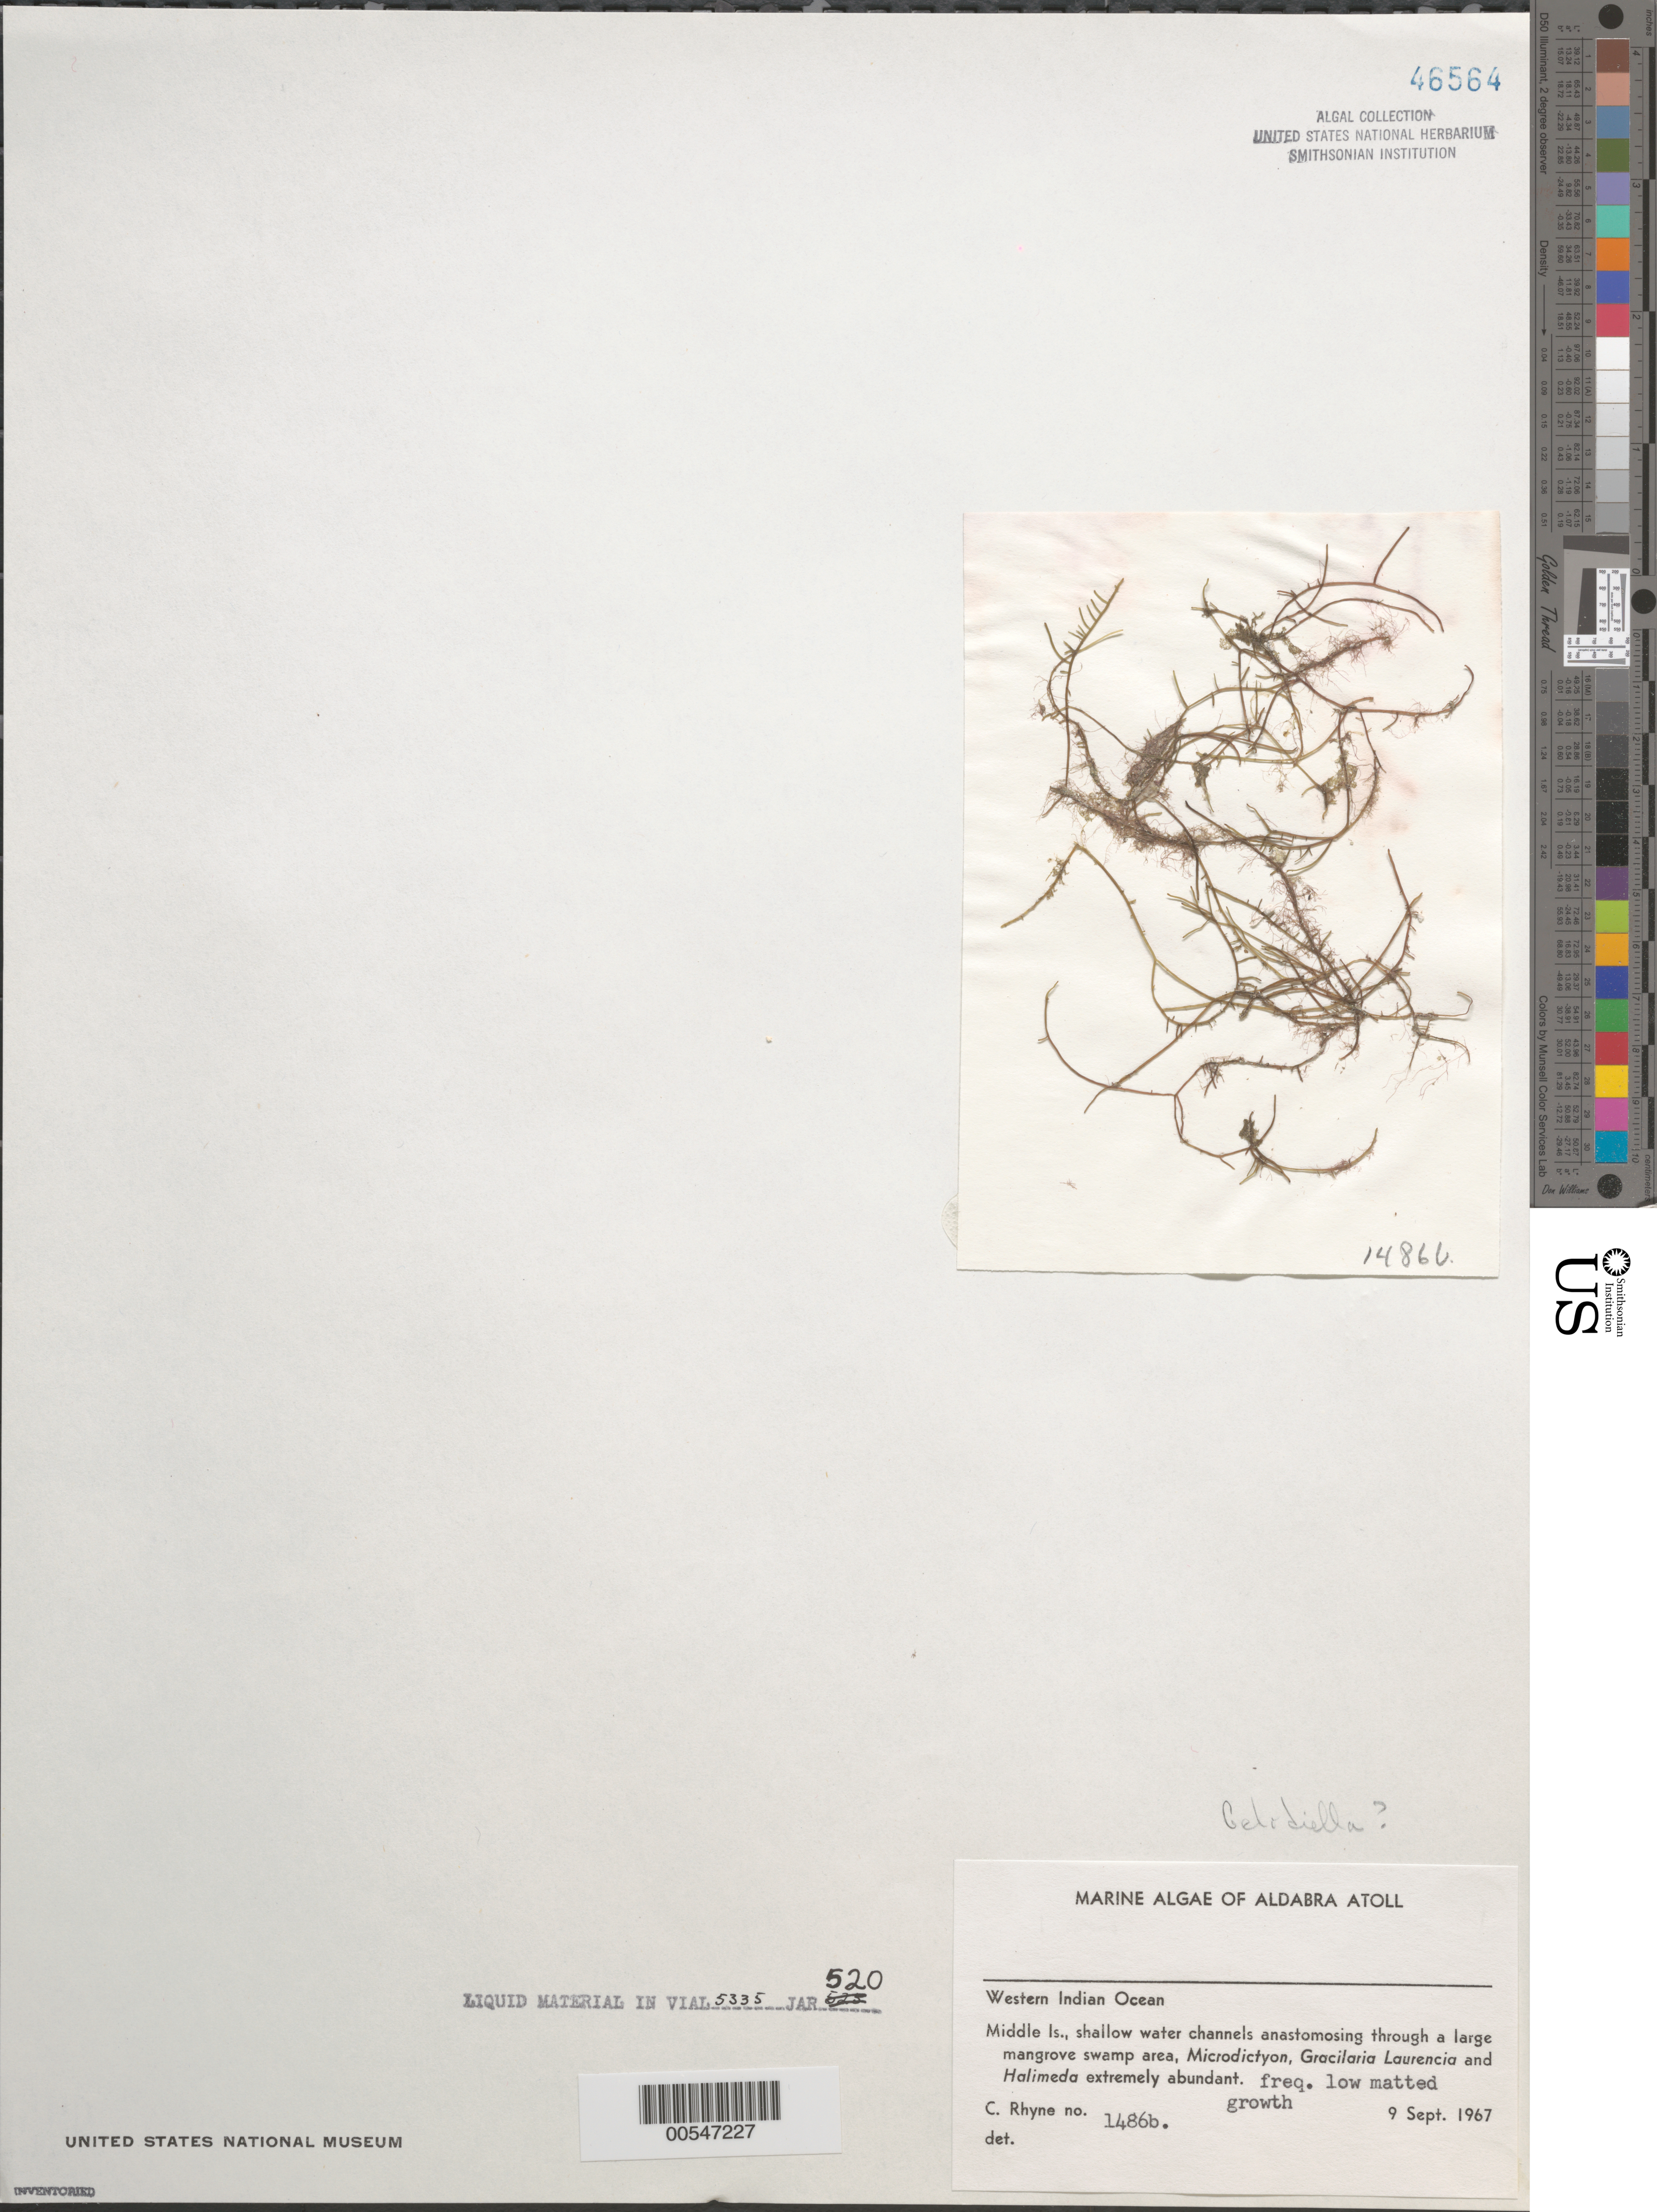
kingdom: Plantae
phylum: Rhodophyta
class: Florideophyceae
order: Gelidiales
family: Gelidiellaceae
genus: Gelidiella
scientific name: Gelidiella sp.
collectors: C. Rhyne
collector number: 1486b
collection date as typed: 09 Sep 1967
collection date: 1967-09-09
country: Seychelles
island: Aldabra Atoll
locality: Middle Islet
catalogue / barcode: US 46564